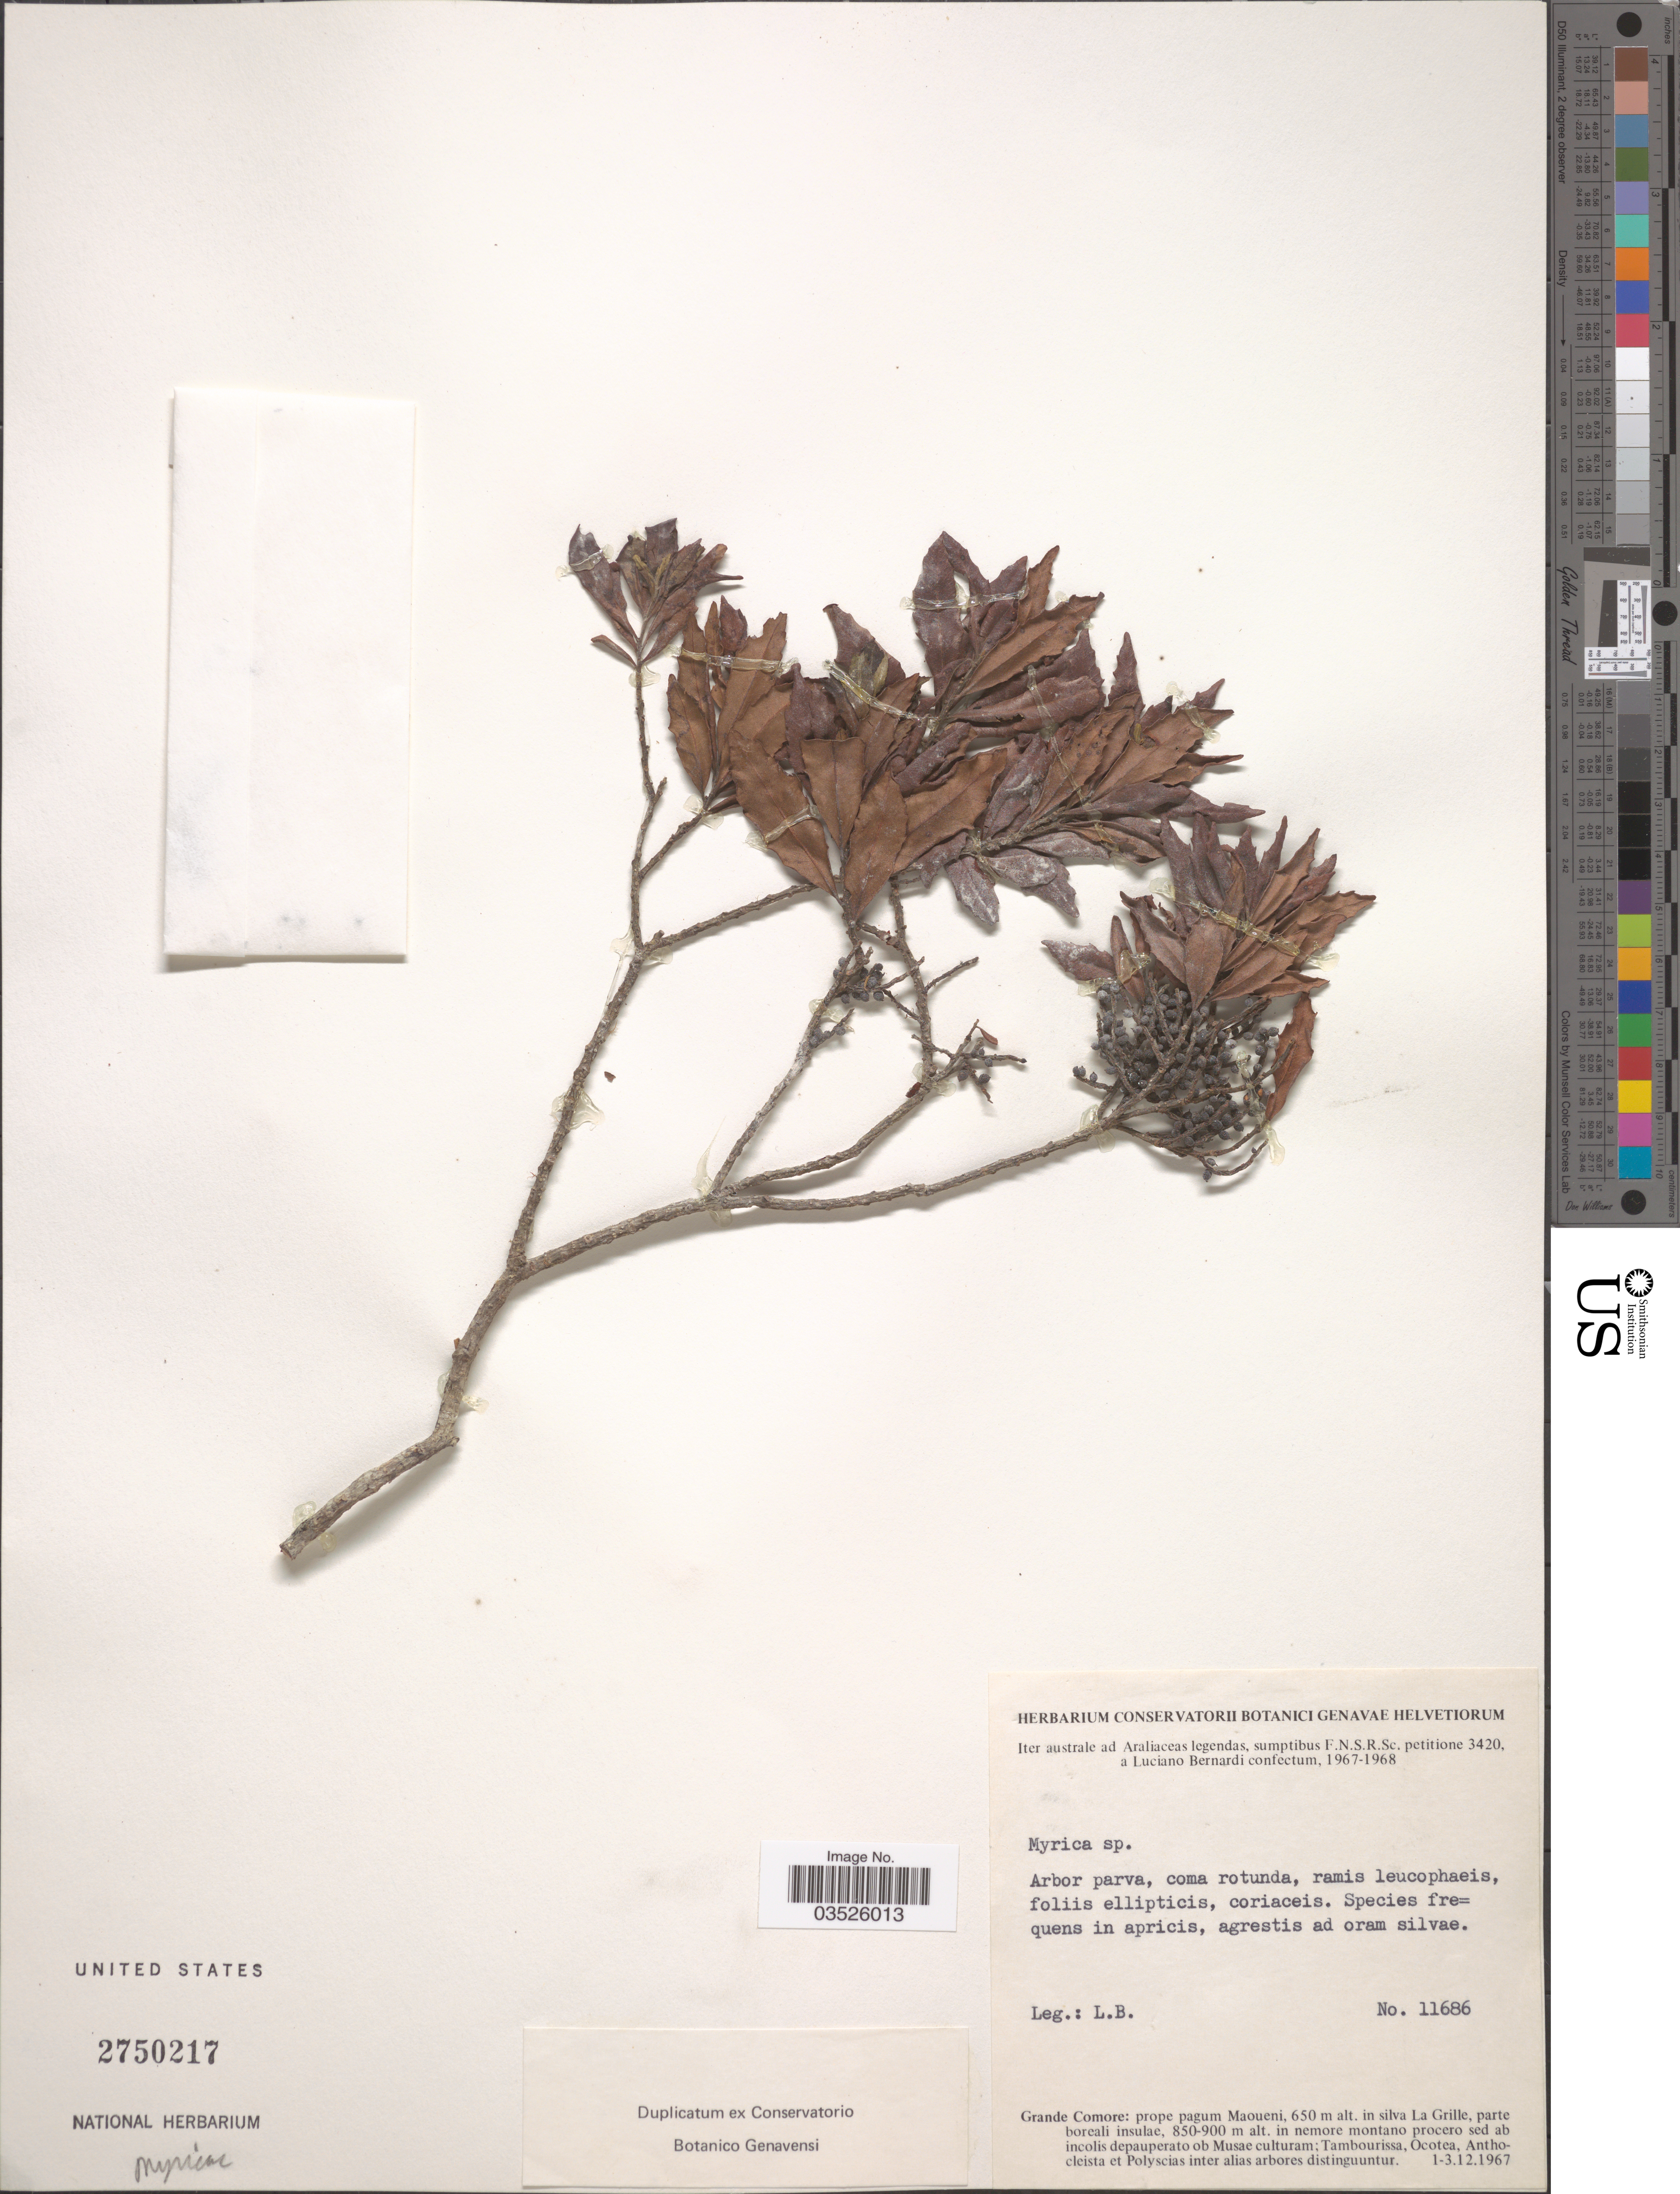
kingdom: Plantae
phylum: Tracheophyta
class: Magnoliopsida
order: Fagales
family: Myricaceae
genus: Morella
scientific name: Morella dentulata var. comorensis (A. Chev.) comb. ined.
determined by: Strong, Mark T., (BOT), Smithsonian Institution - National Museum of Natural History (UNITED STATES)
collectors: L. Bernardi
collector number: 11686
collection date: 1967-12-01/1967-12-03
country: Comoros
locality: Grande Comore: prope pagum Maoueni, in silva La Grille, parte boreali insulae.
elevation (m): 850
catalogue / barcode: US 2750217